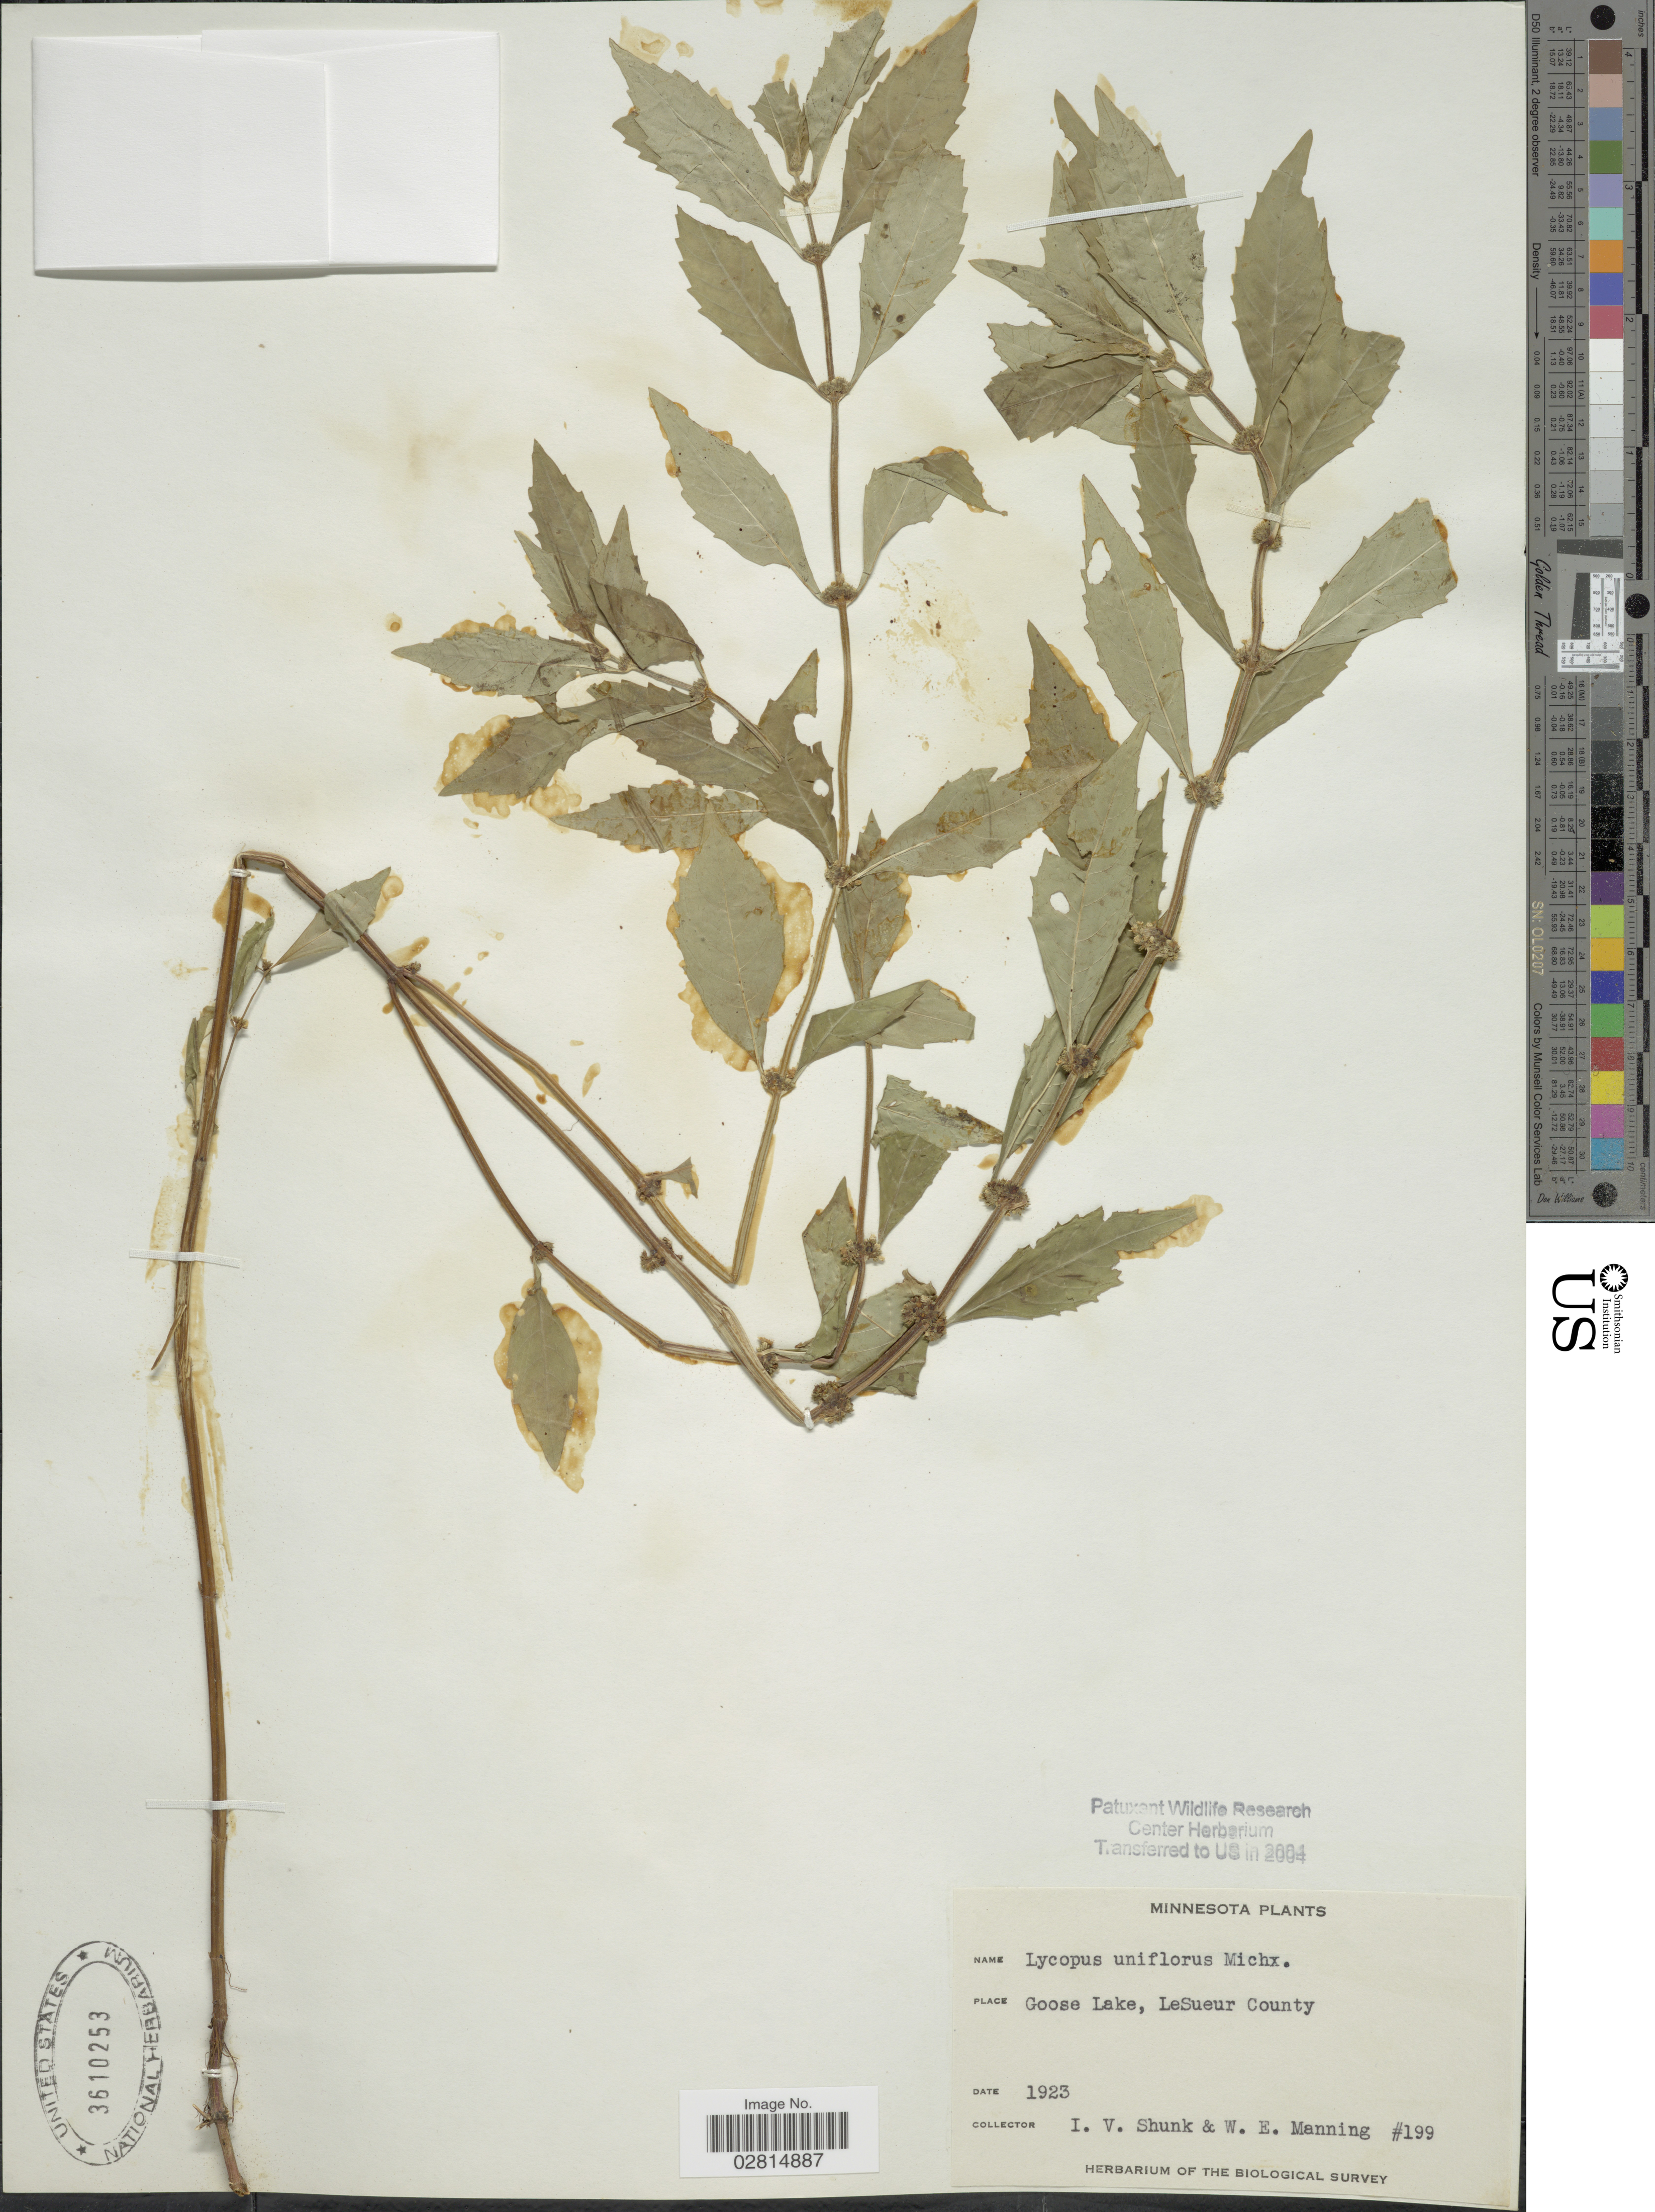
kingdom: Plantae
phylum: Tracheophyta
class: Magnoliopsida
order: Lamiales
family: Lamiaceae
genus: Lycopus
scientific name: Lycopus uniflorus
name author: Michx.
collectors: I. Shunk & W. Manning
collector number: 199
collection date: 1923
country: United States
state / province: Minnesota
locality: Goose Lake, LeSueur County.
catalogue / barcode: US 3610253